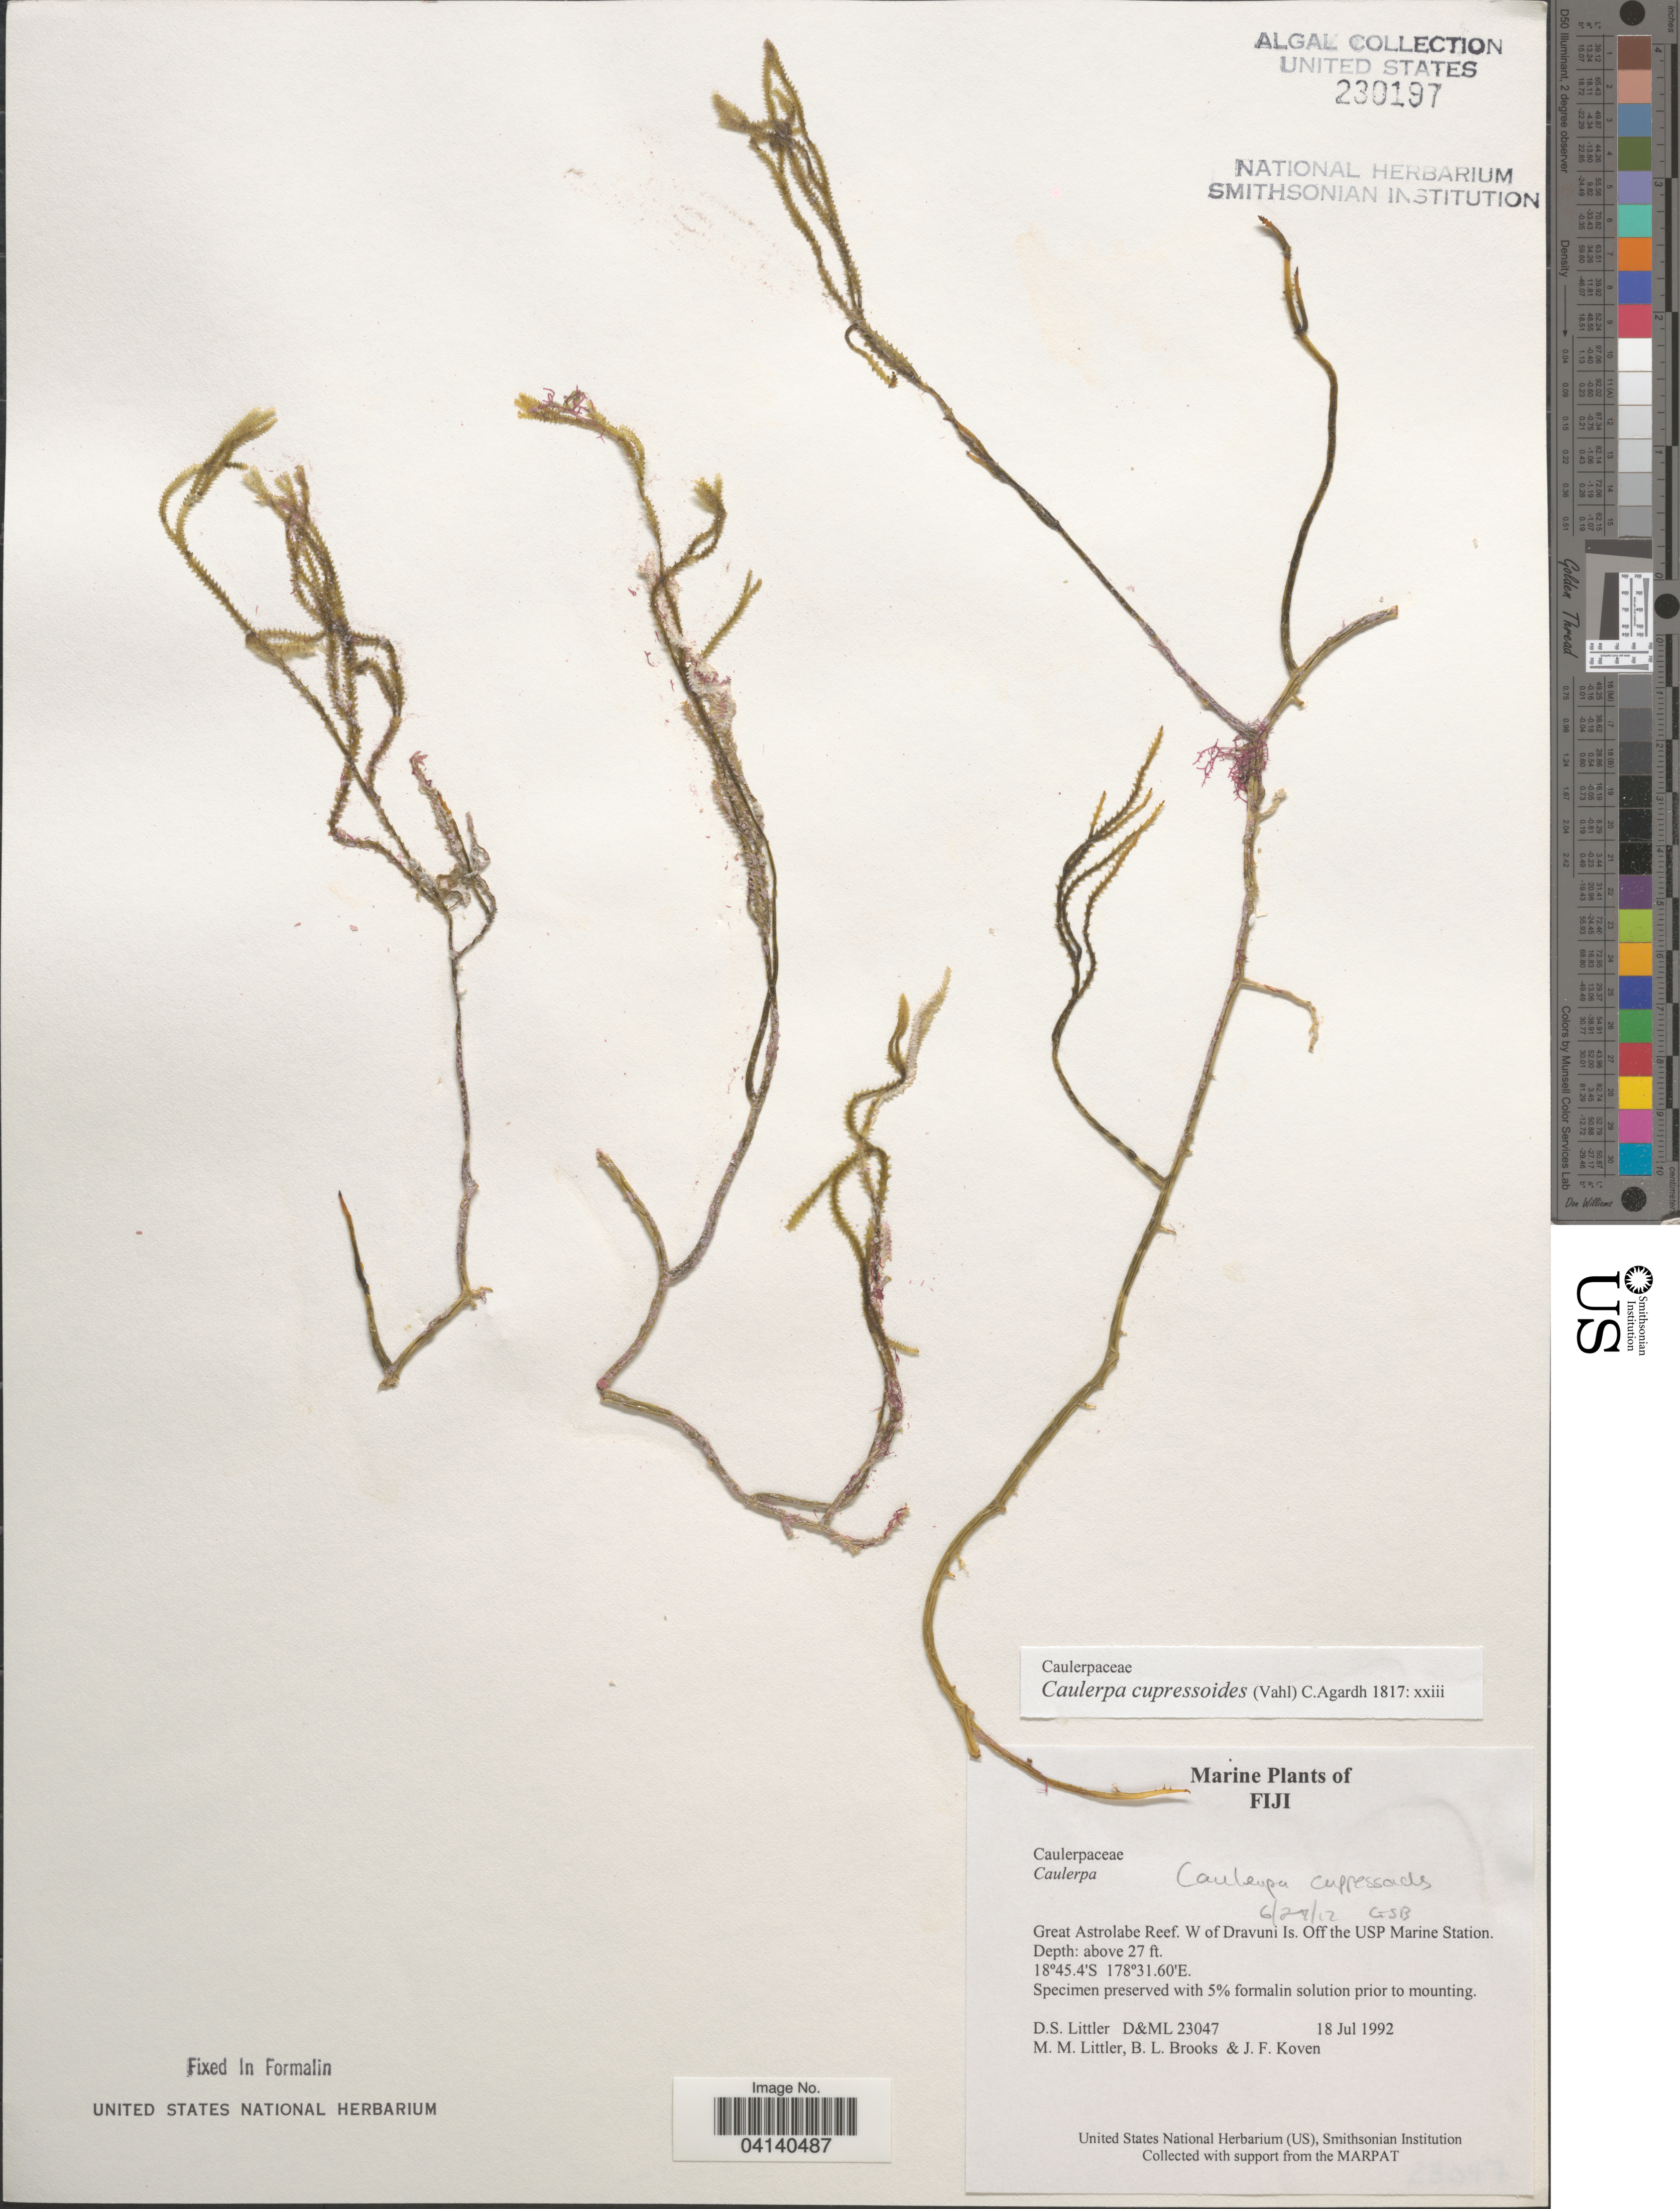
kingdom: Plantae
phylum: Chlorophyta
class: Ulvophyceae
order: Bryopsidales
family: Caulerpaceae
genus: Caulerpa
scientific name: Caulerpa cupressoides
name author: (Vahl) C. Agardh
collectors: D. S. Littler, B. Brooks & J. Koven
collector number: D&ML23047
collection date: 1992-07-18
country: Fiji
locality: Great Astrolabe Reef. W of Dravuni Is. Off the USP Marine Station.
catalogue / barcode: US 230197